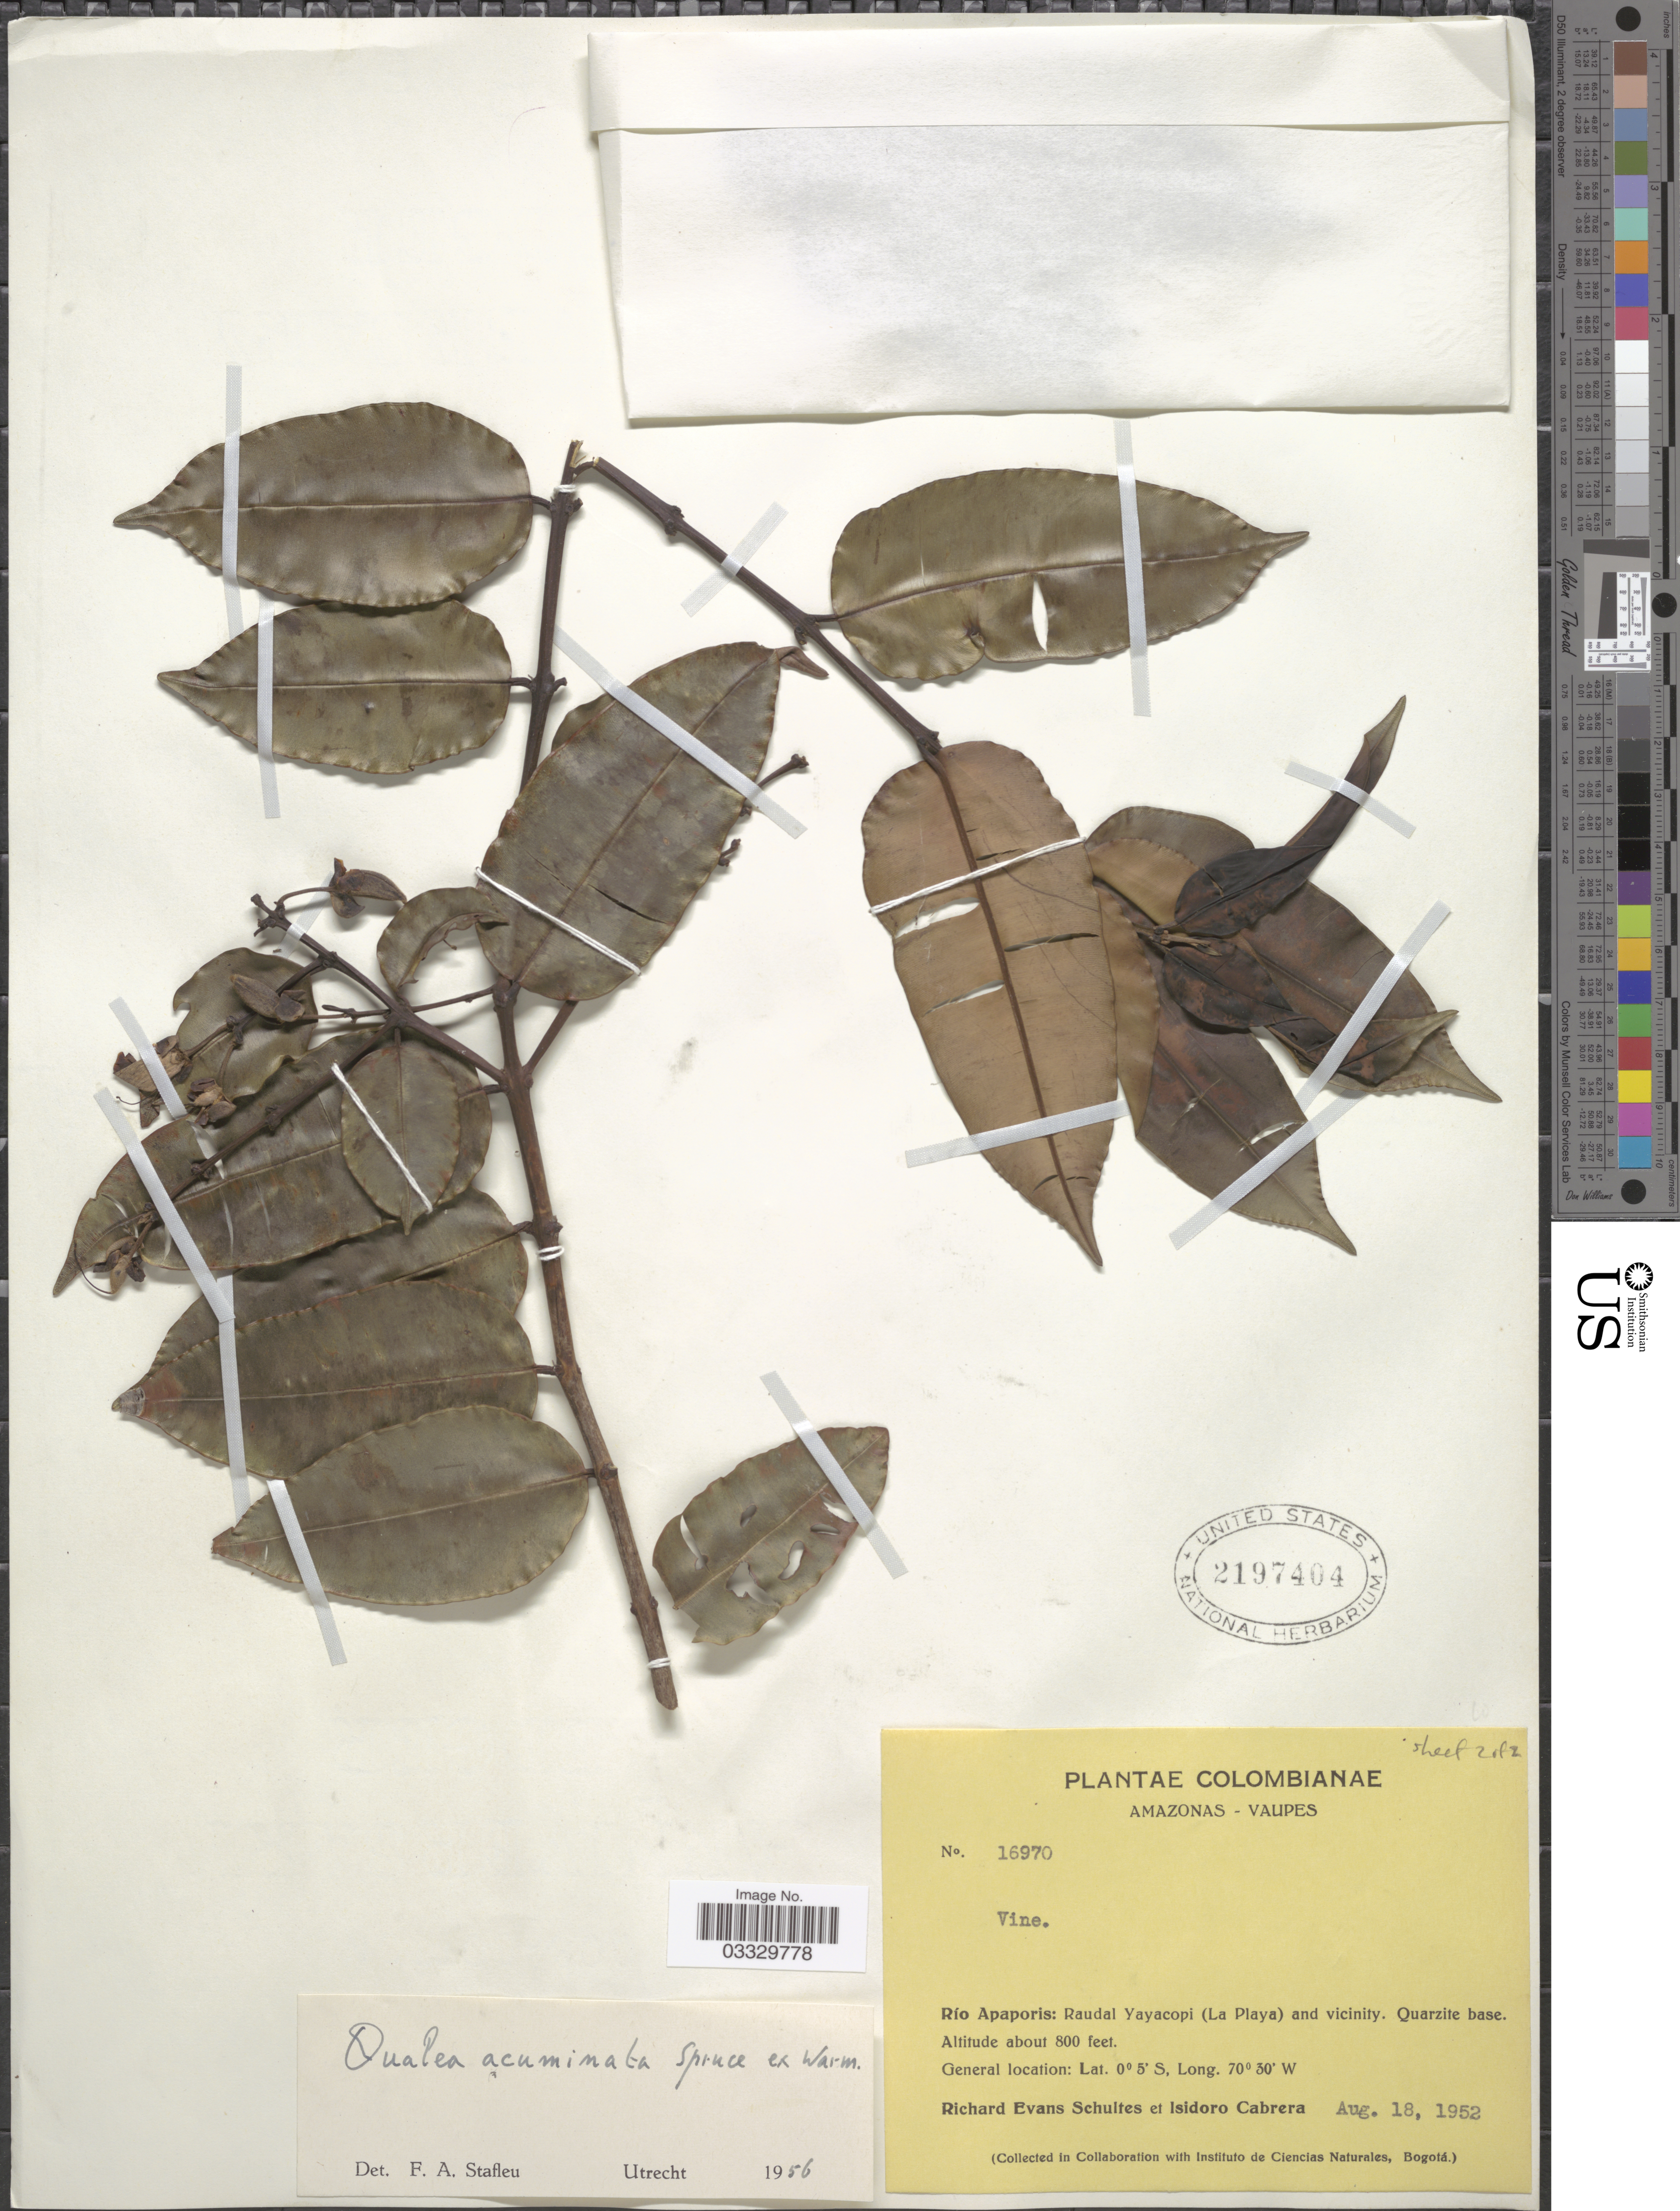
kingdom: Plantae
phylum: Tracheophyta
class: Magnoliopsida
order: Myrtales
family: Vochysiaceae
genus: Qualea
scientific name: Qualea acuminata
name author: Spruce ex Warm.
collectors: R. E. Schultes & I. Cabrera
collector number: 16970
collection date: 1952-08-18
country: Colombia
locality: Amazonas - Vaupes. Río Apaporis: Raudal Yayacopi (La Playa) and vicinity.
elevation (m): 244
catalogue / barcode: US 2197404